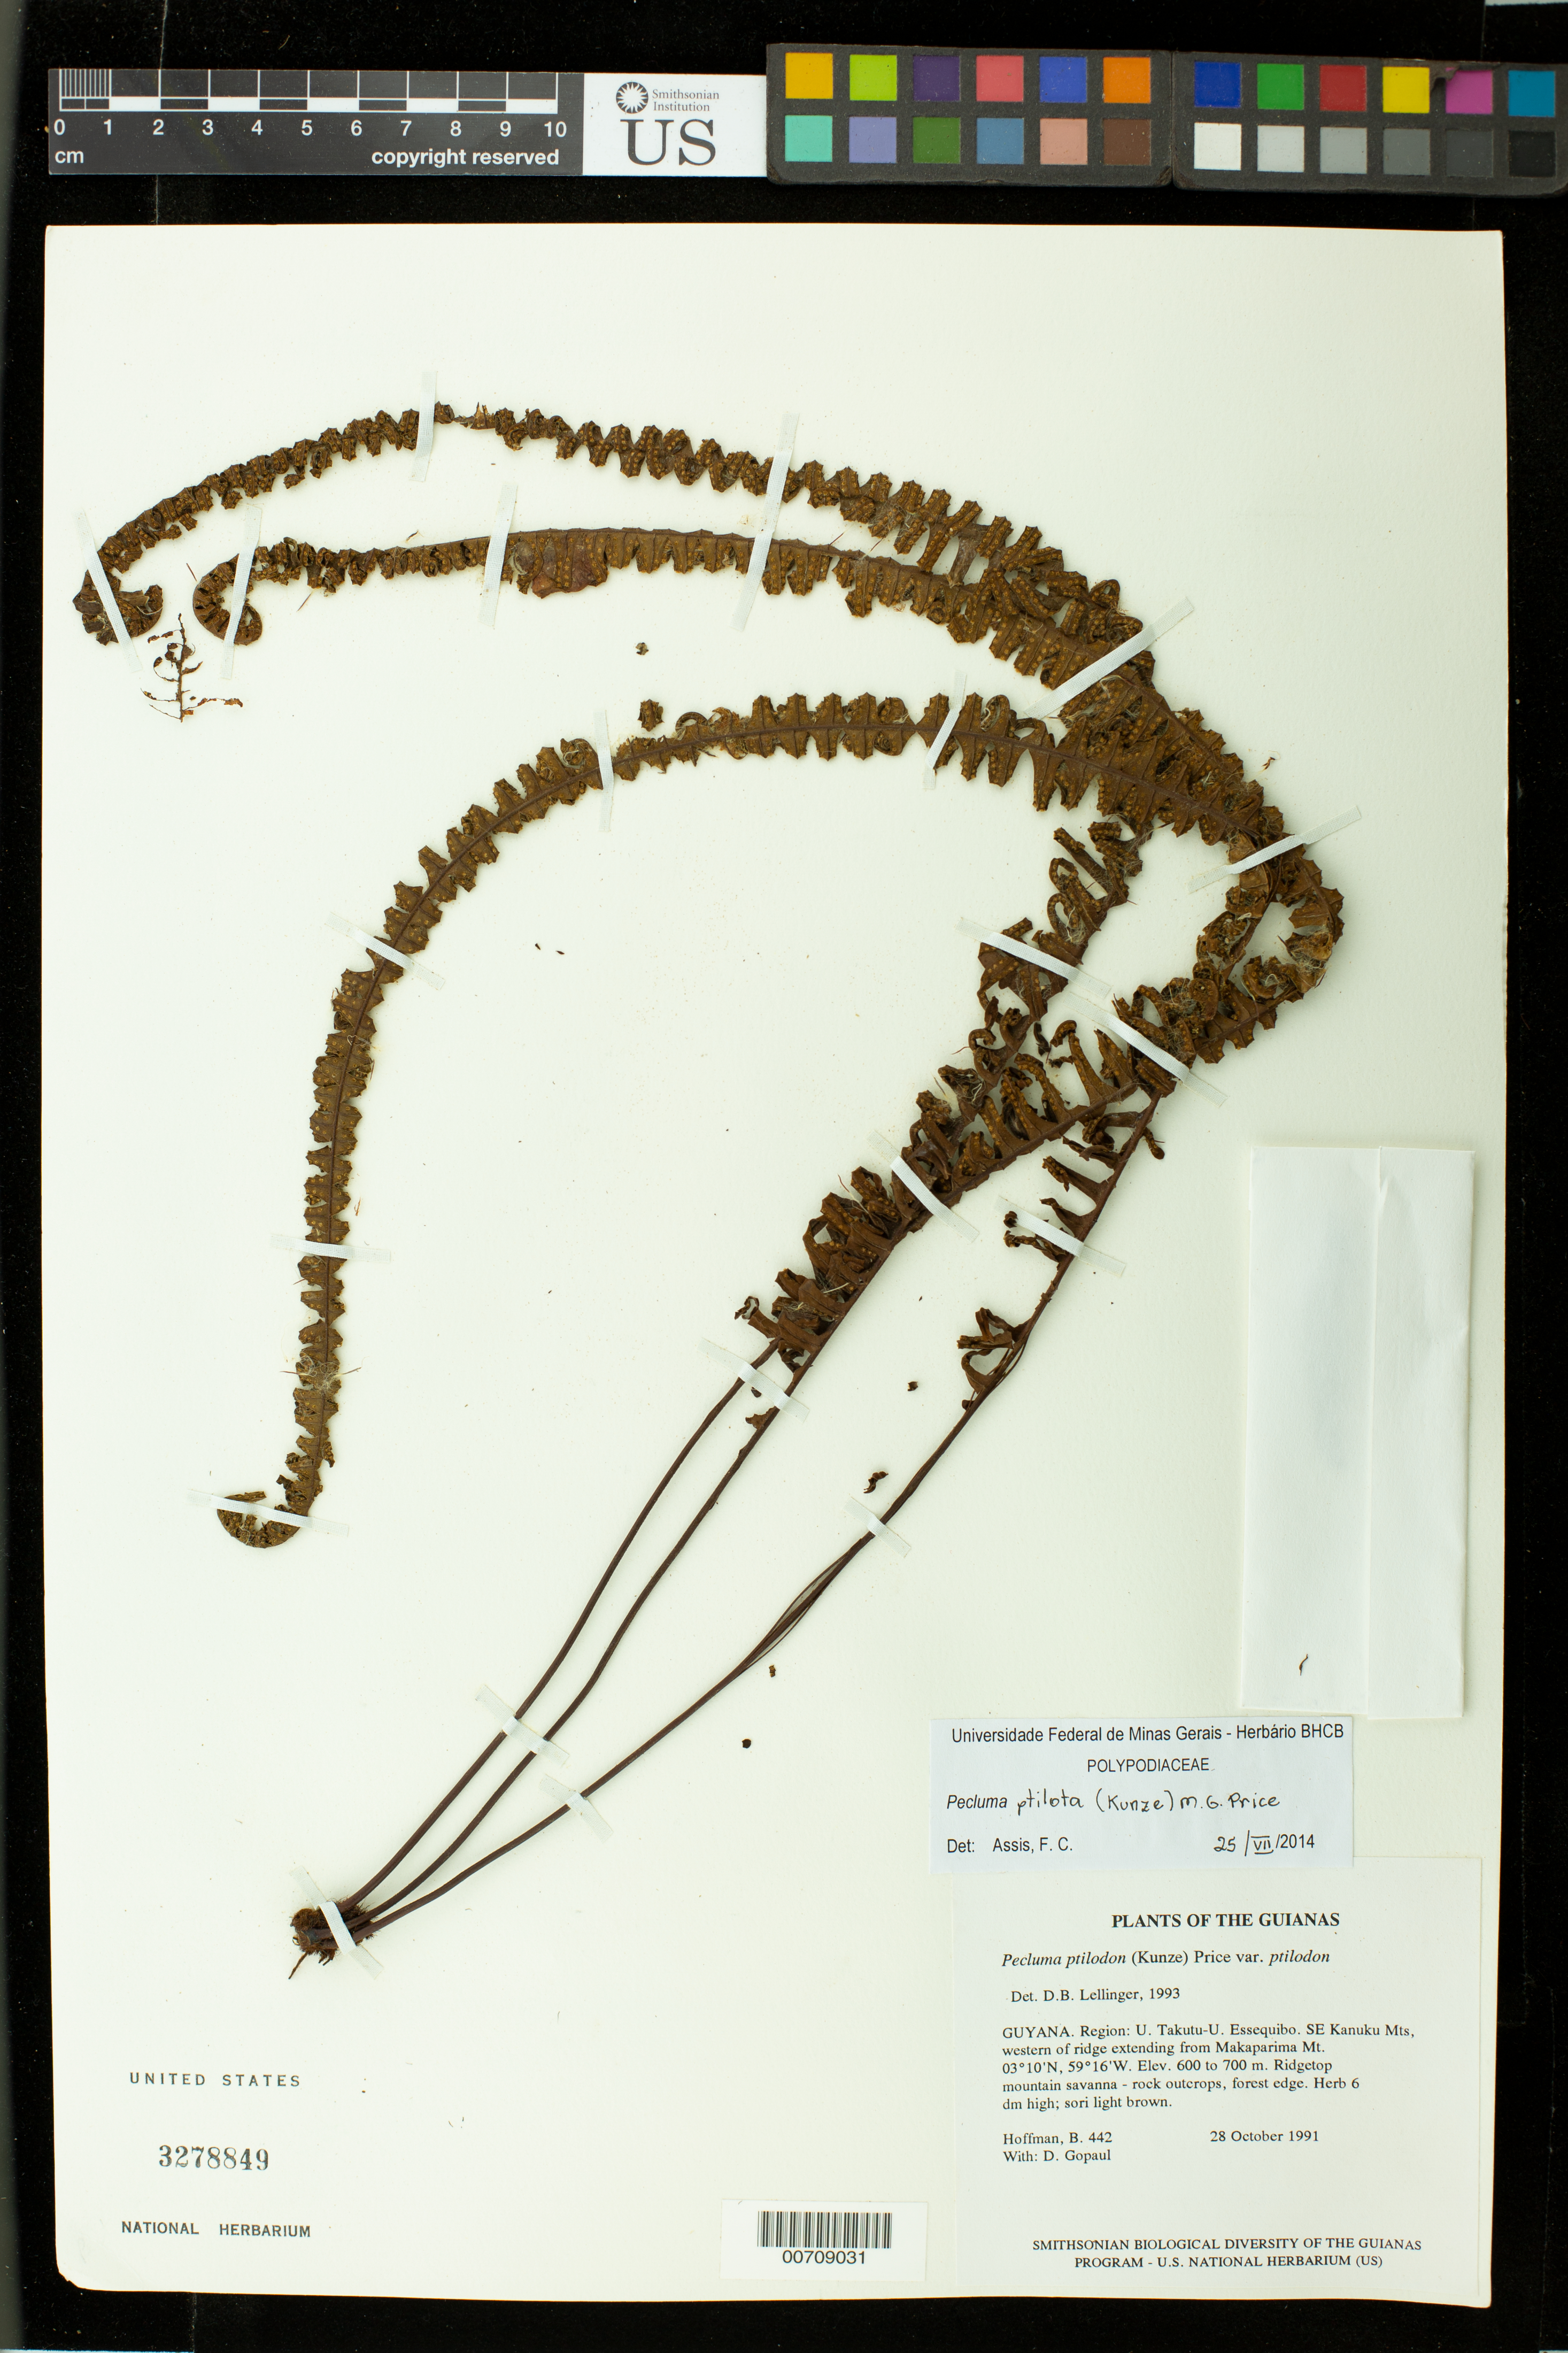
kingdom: Plantae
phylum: Tracheophyta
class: Polypodiopsida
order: Polypodiales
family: Polypodiaceae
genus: Pecluma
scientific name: Pecluma ptilota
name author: (Kunze) M.G. Price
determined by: Assis, F. C.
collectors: B. Hoffman & D. Gopaul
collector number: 442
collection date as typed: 28 October 1991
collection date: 1991-10-28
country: Guyana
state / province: U. Takutu-U. Essequibo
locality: SE Kanuku Mts; western end of ridge extending from Makaparima Mountain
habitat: Ridgetop mountain savanna - rock outcrops, forest edge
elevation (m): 600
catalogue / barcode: US 3278849